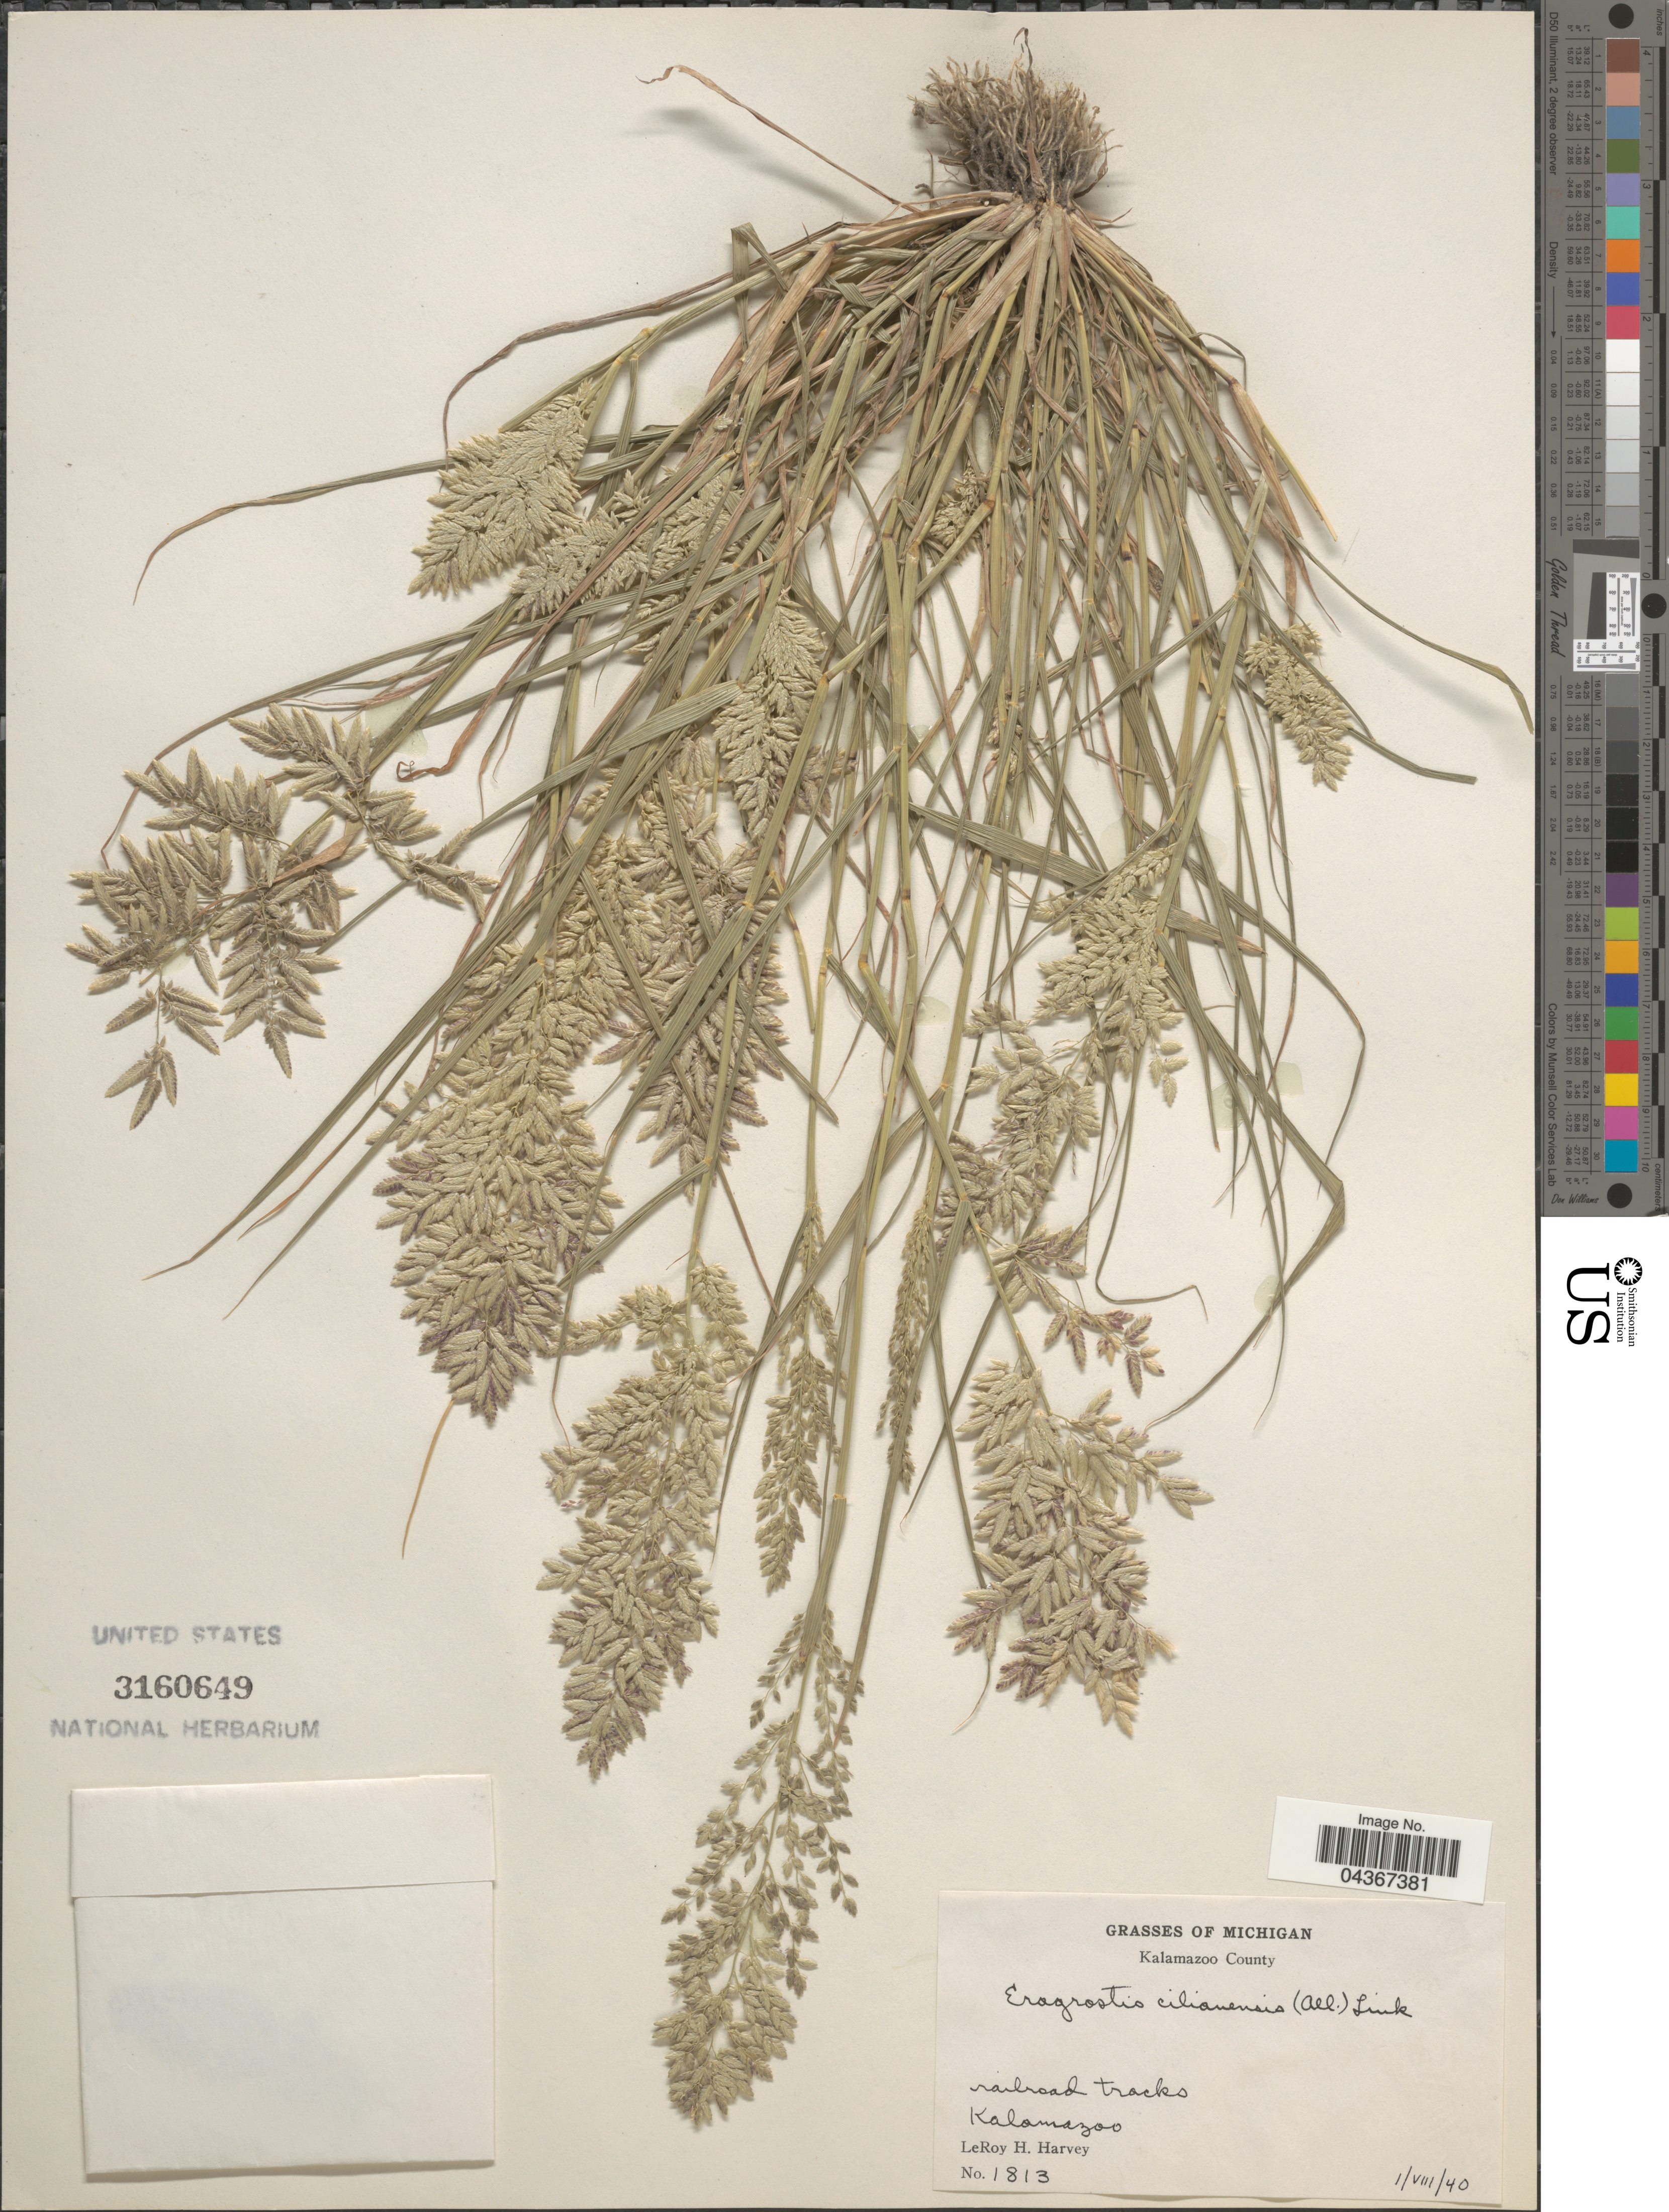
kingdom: Plantae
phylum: Tracheophyta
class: Liliopsida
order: Poales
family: Poaceae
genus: Eragrostis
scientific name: Eragrostis cilianensis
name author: (Bellardi) Vignolo ex Janch.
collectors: L. H. Harvey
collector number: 1813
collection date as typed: Transcribed d/m/y: 1/8/40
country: United States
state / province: Michigan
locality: Kalamazoo County. Railroad tracks. Kalamazoo.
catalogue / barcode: US 3160649